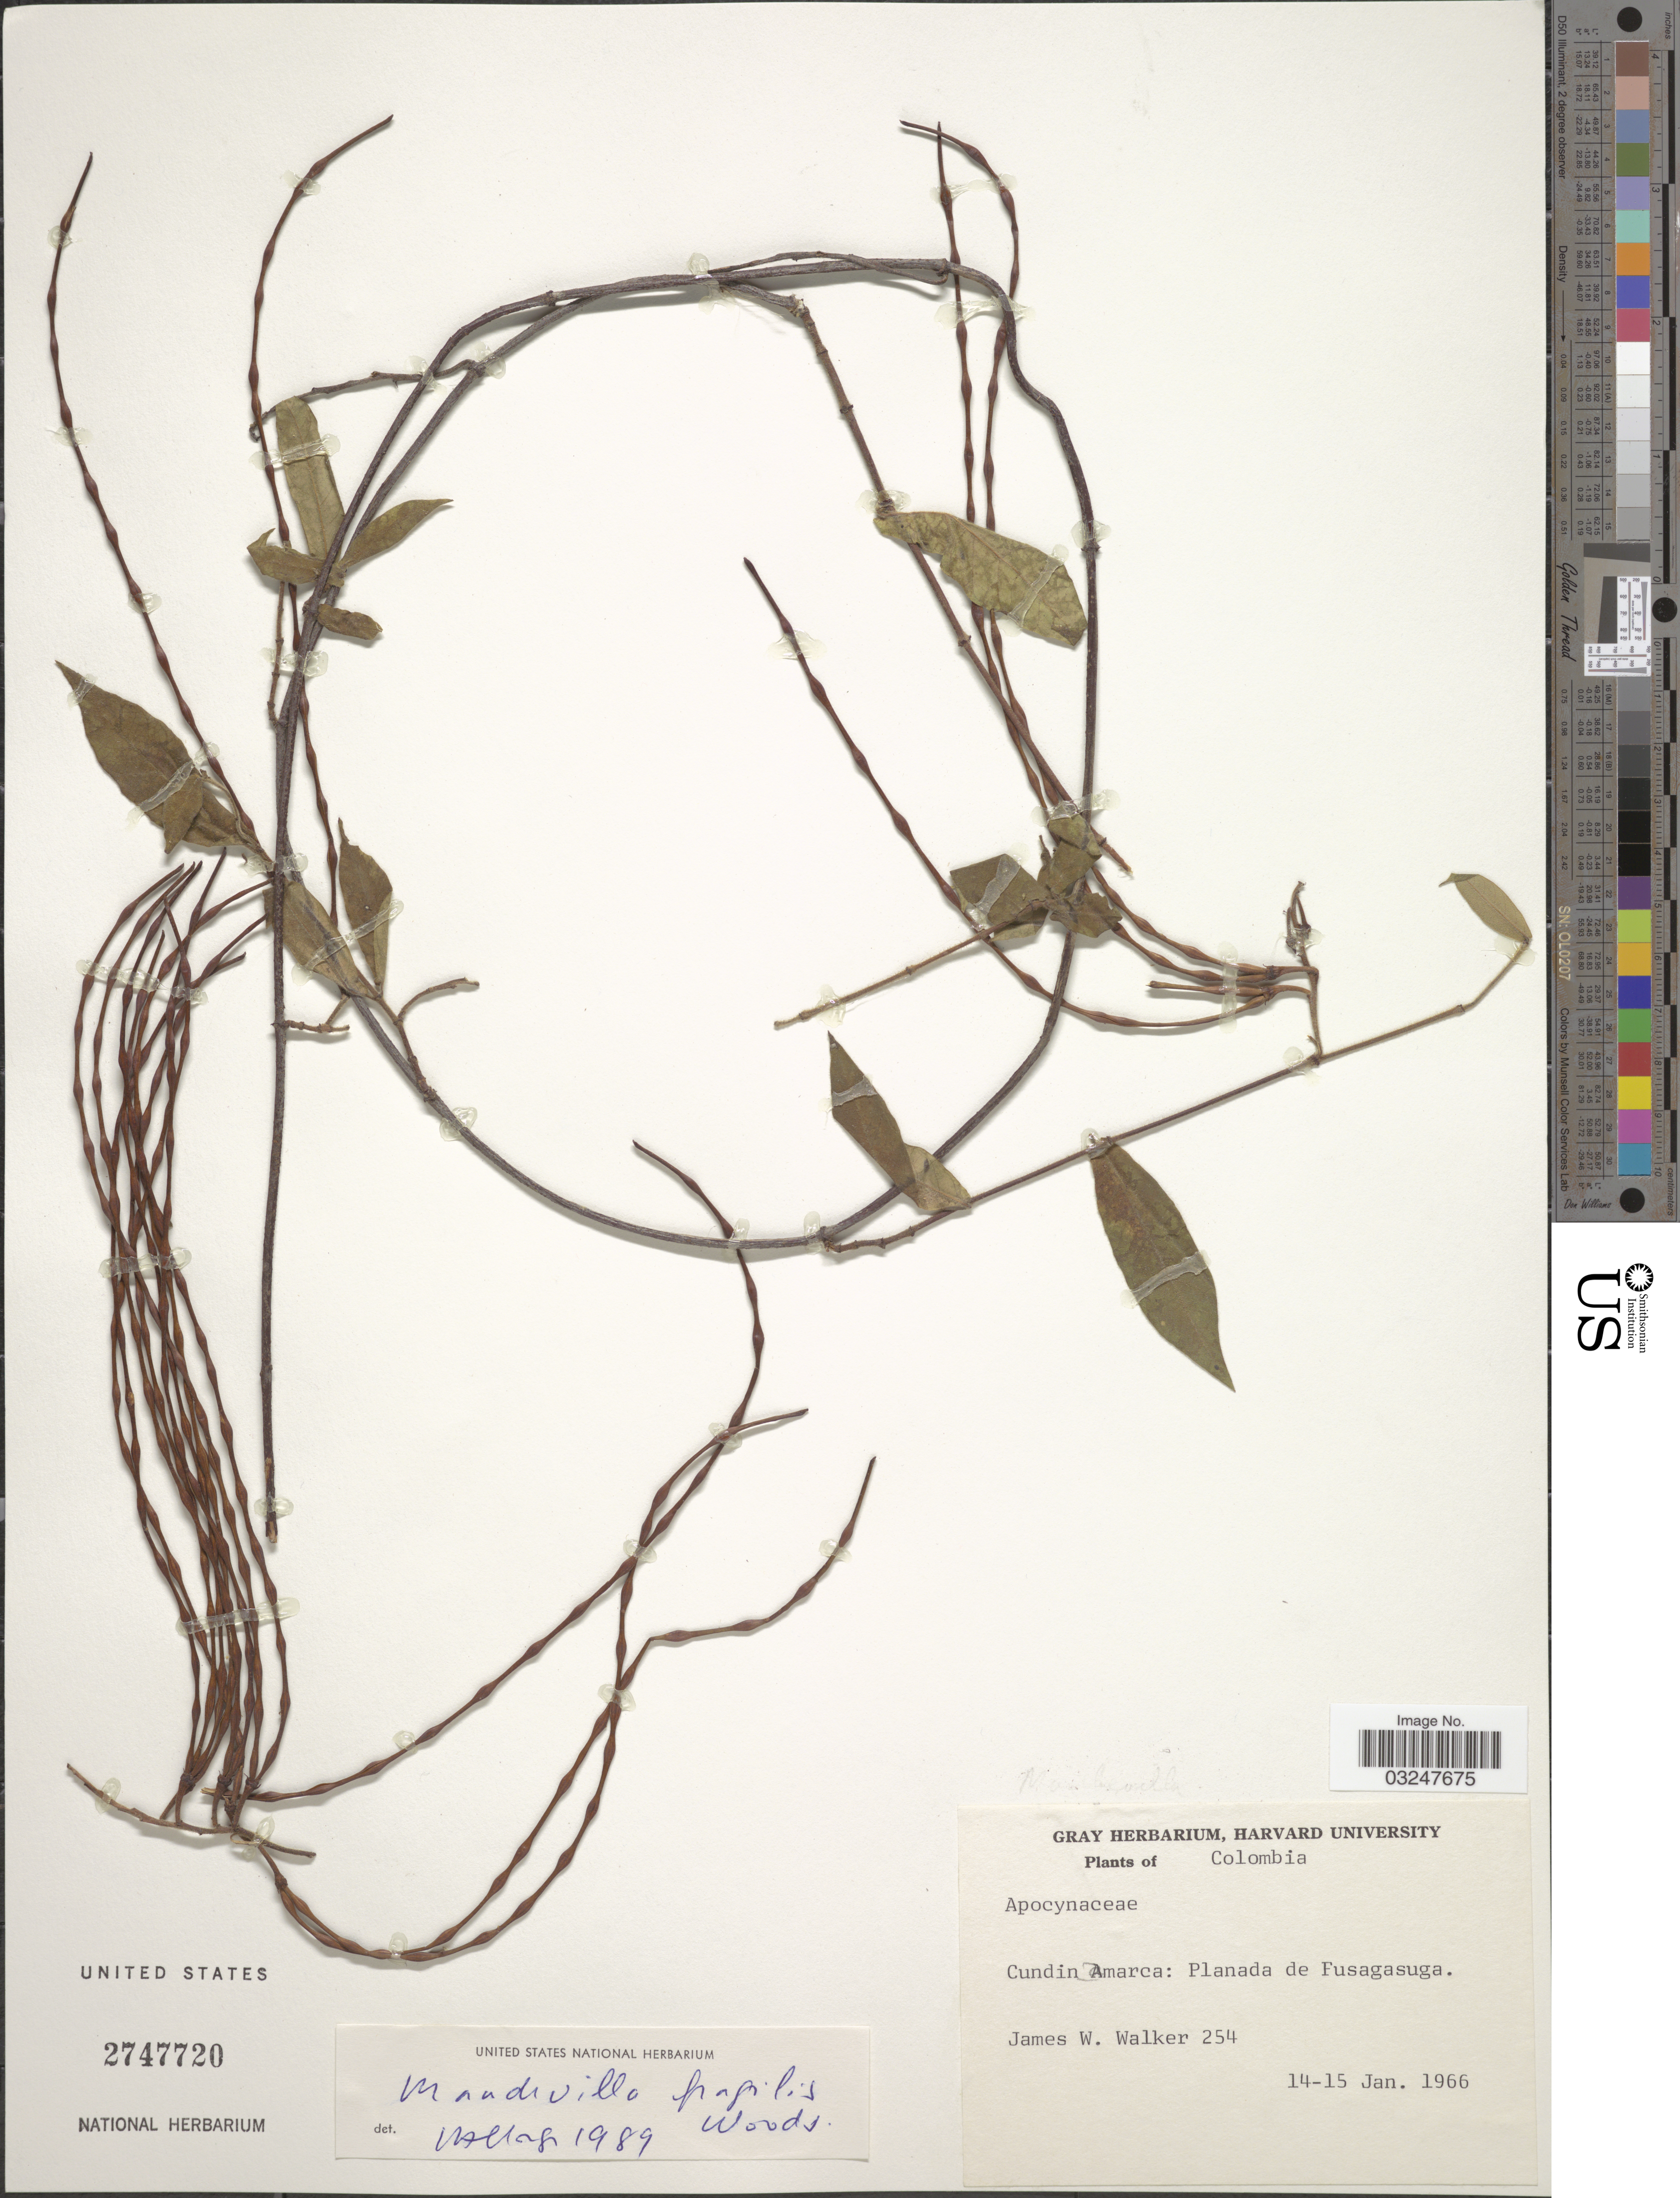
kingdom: Plantae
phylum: Tracheophyta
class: Magnoliopsida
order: Gentianales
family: Apocynaceae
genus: Mandevilla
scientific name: Mandevilla fragilis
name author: Woodson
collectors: J. W. Walker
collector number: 254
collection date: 1966-01-14/1966-01-15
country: Colombia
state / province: Cundinamarca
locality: Cundinamarca: Planada de Fusagasuga.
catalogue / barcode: US 2747720